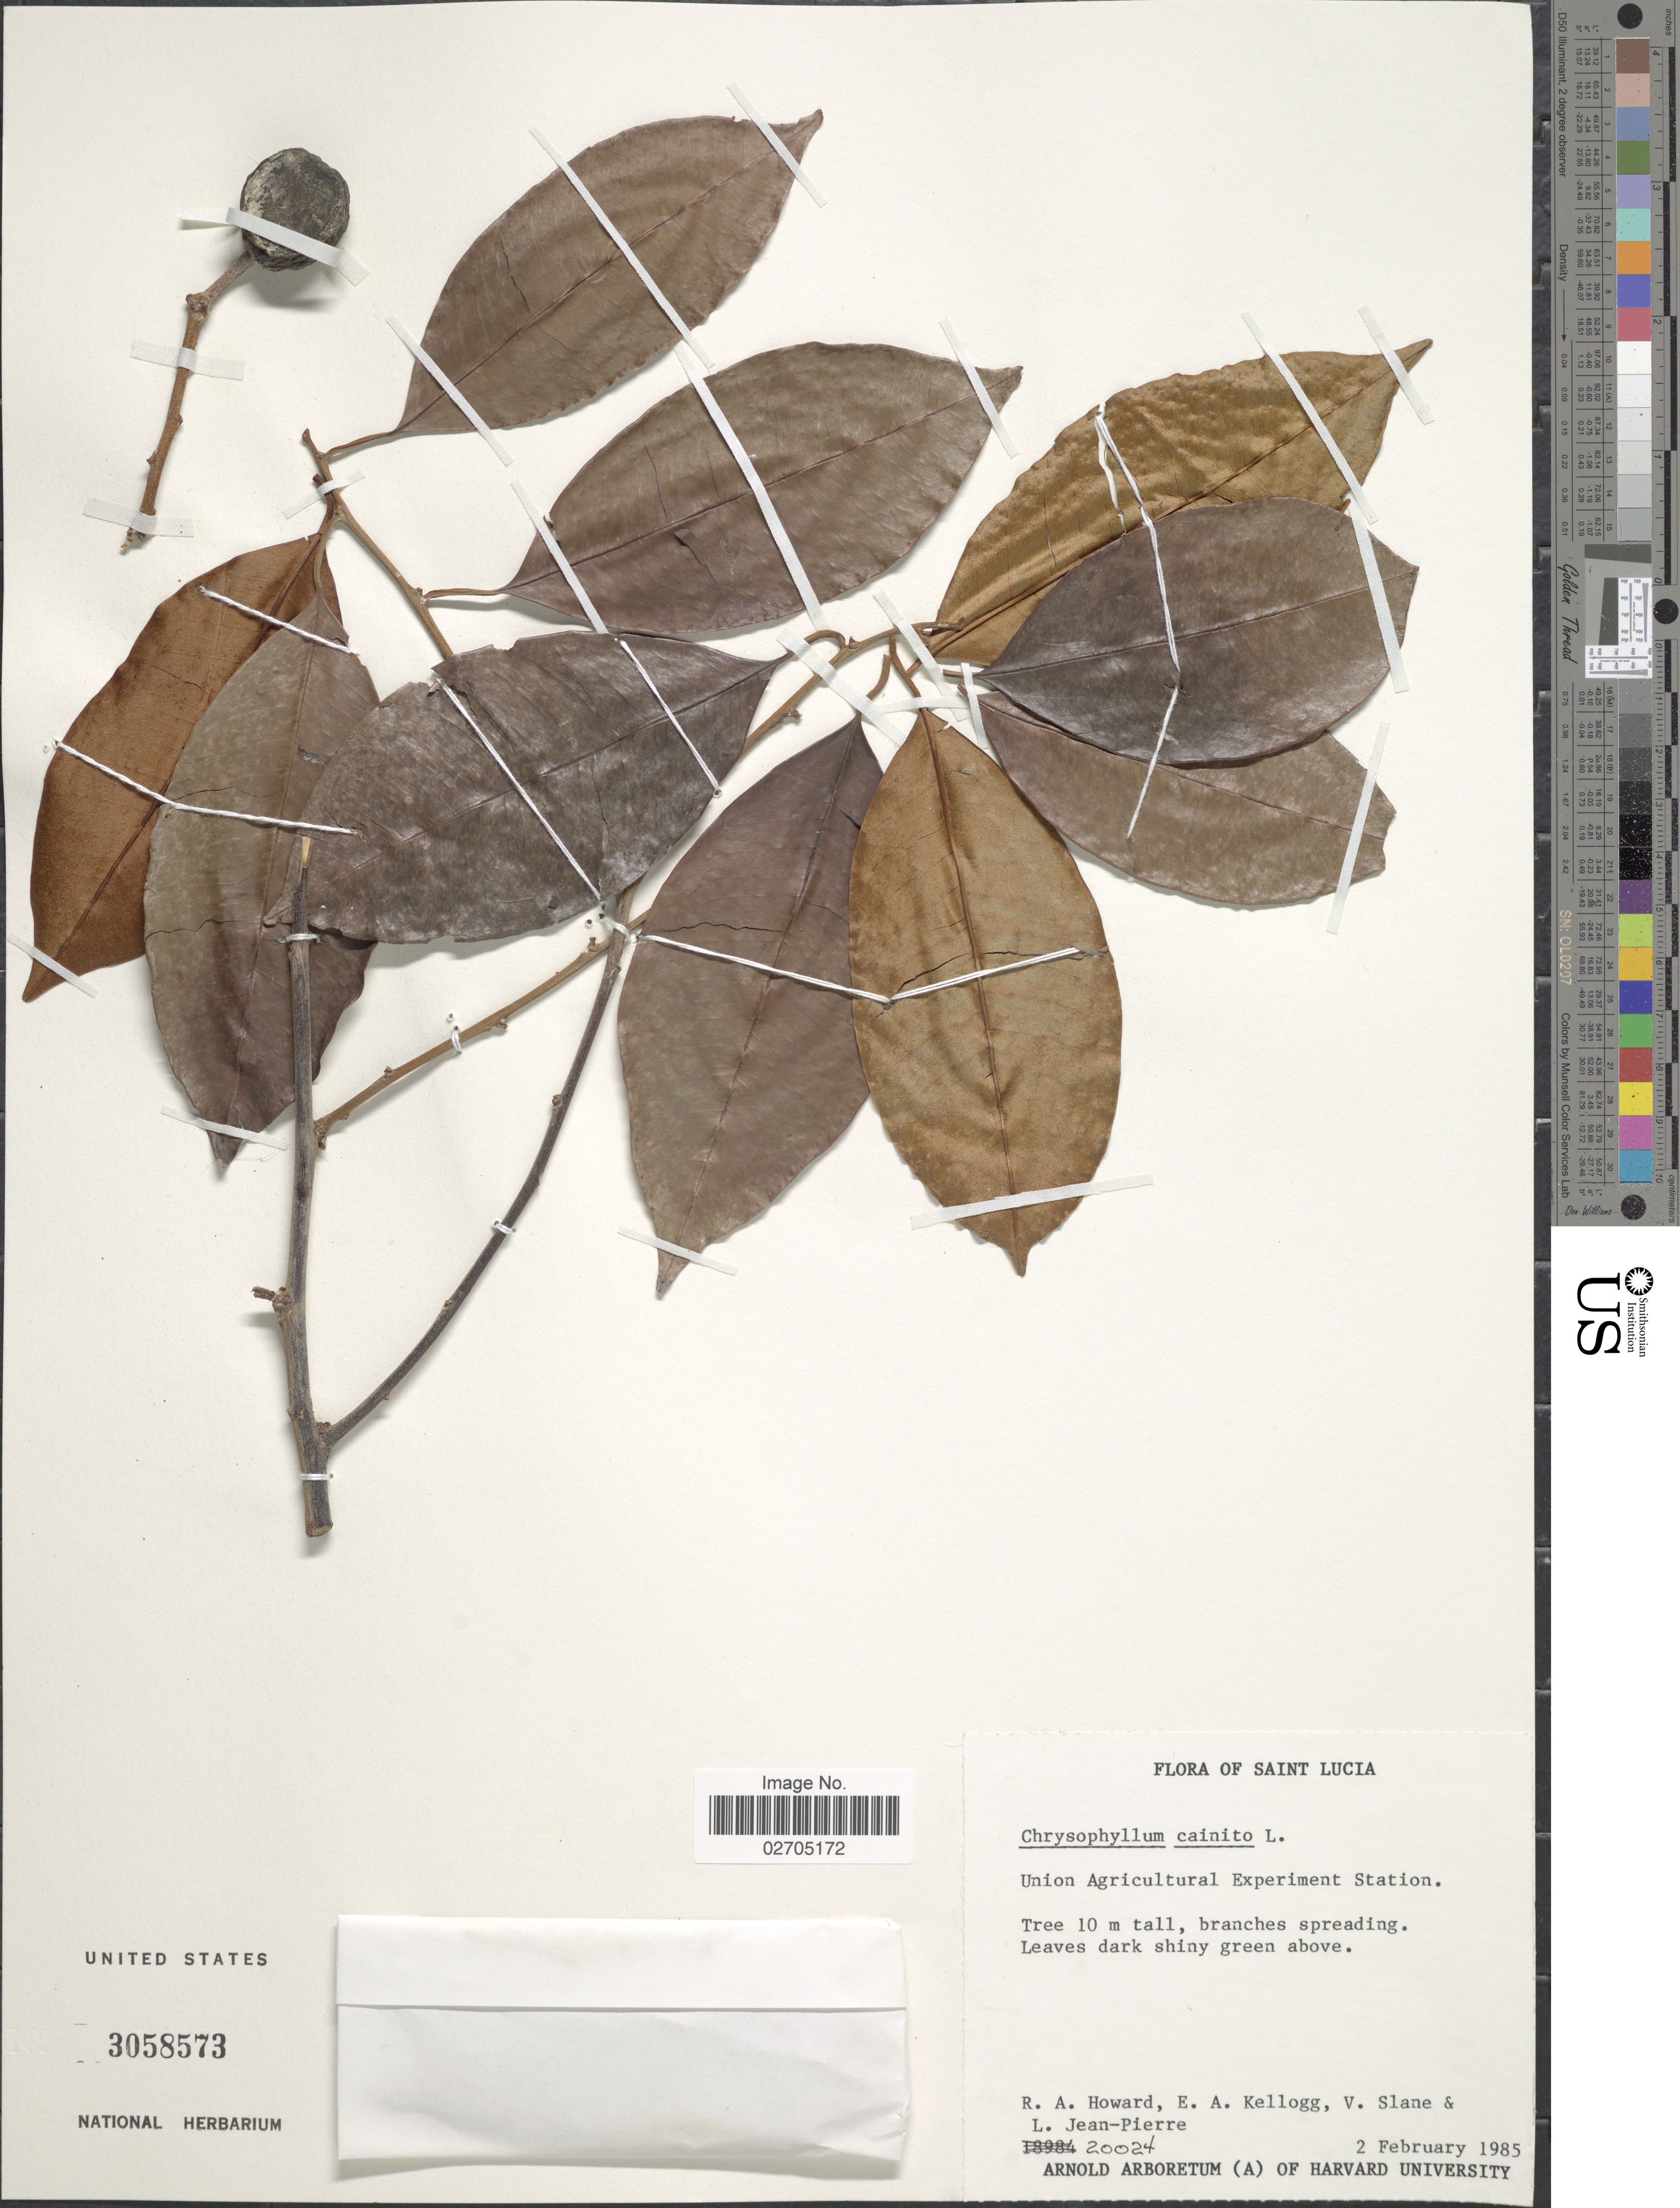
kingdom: Plantae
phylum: Tracheophyta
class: Magnoliopsida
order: Ericales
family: Sapotaceae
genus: Chrysophyllum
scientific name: Chrysophyllum cainito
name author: L.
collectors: R. A. Howard, E. A. Kellogg, V. Slane & L. L. Jean-Pierre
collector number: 20024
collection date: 1985-02-02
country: St. Lucia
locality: Saint Lucia, Union Agricultural Experiment Station.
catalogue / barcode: US 3058573